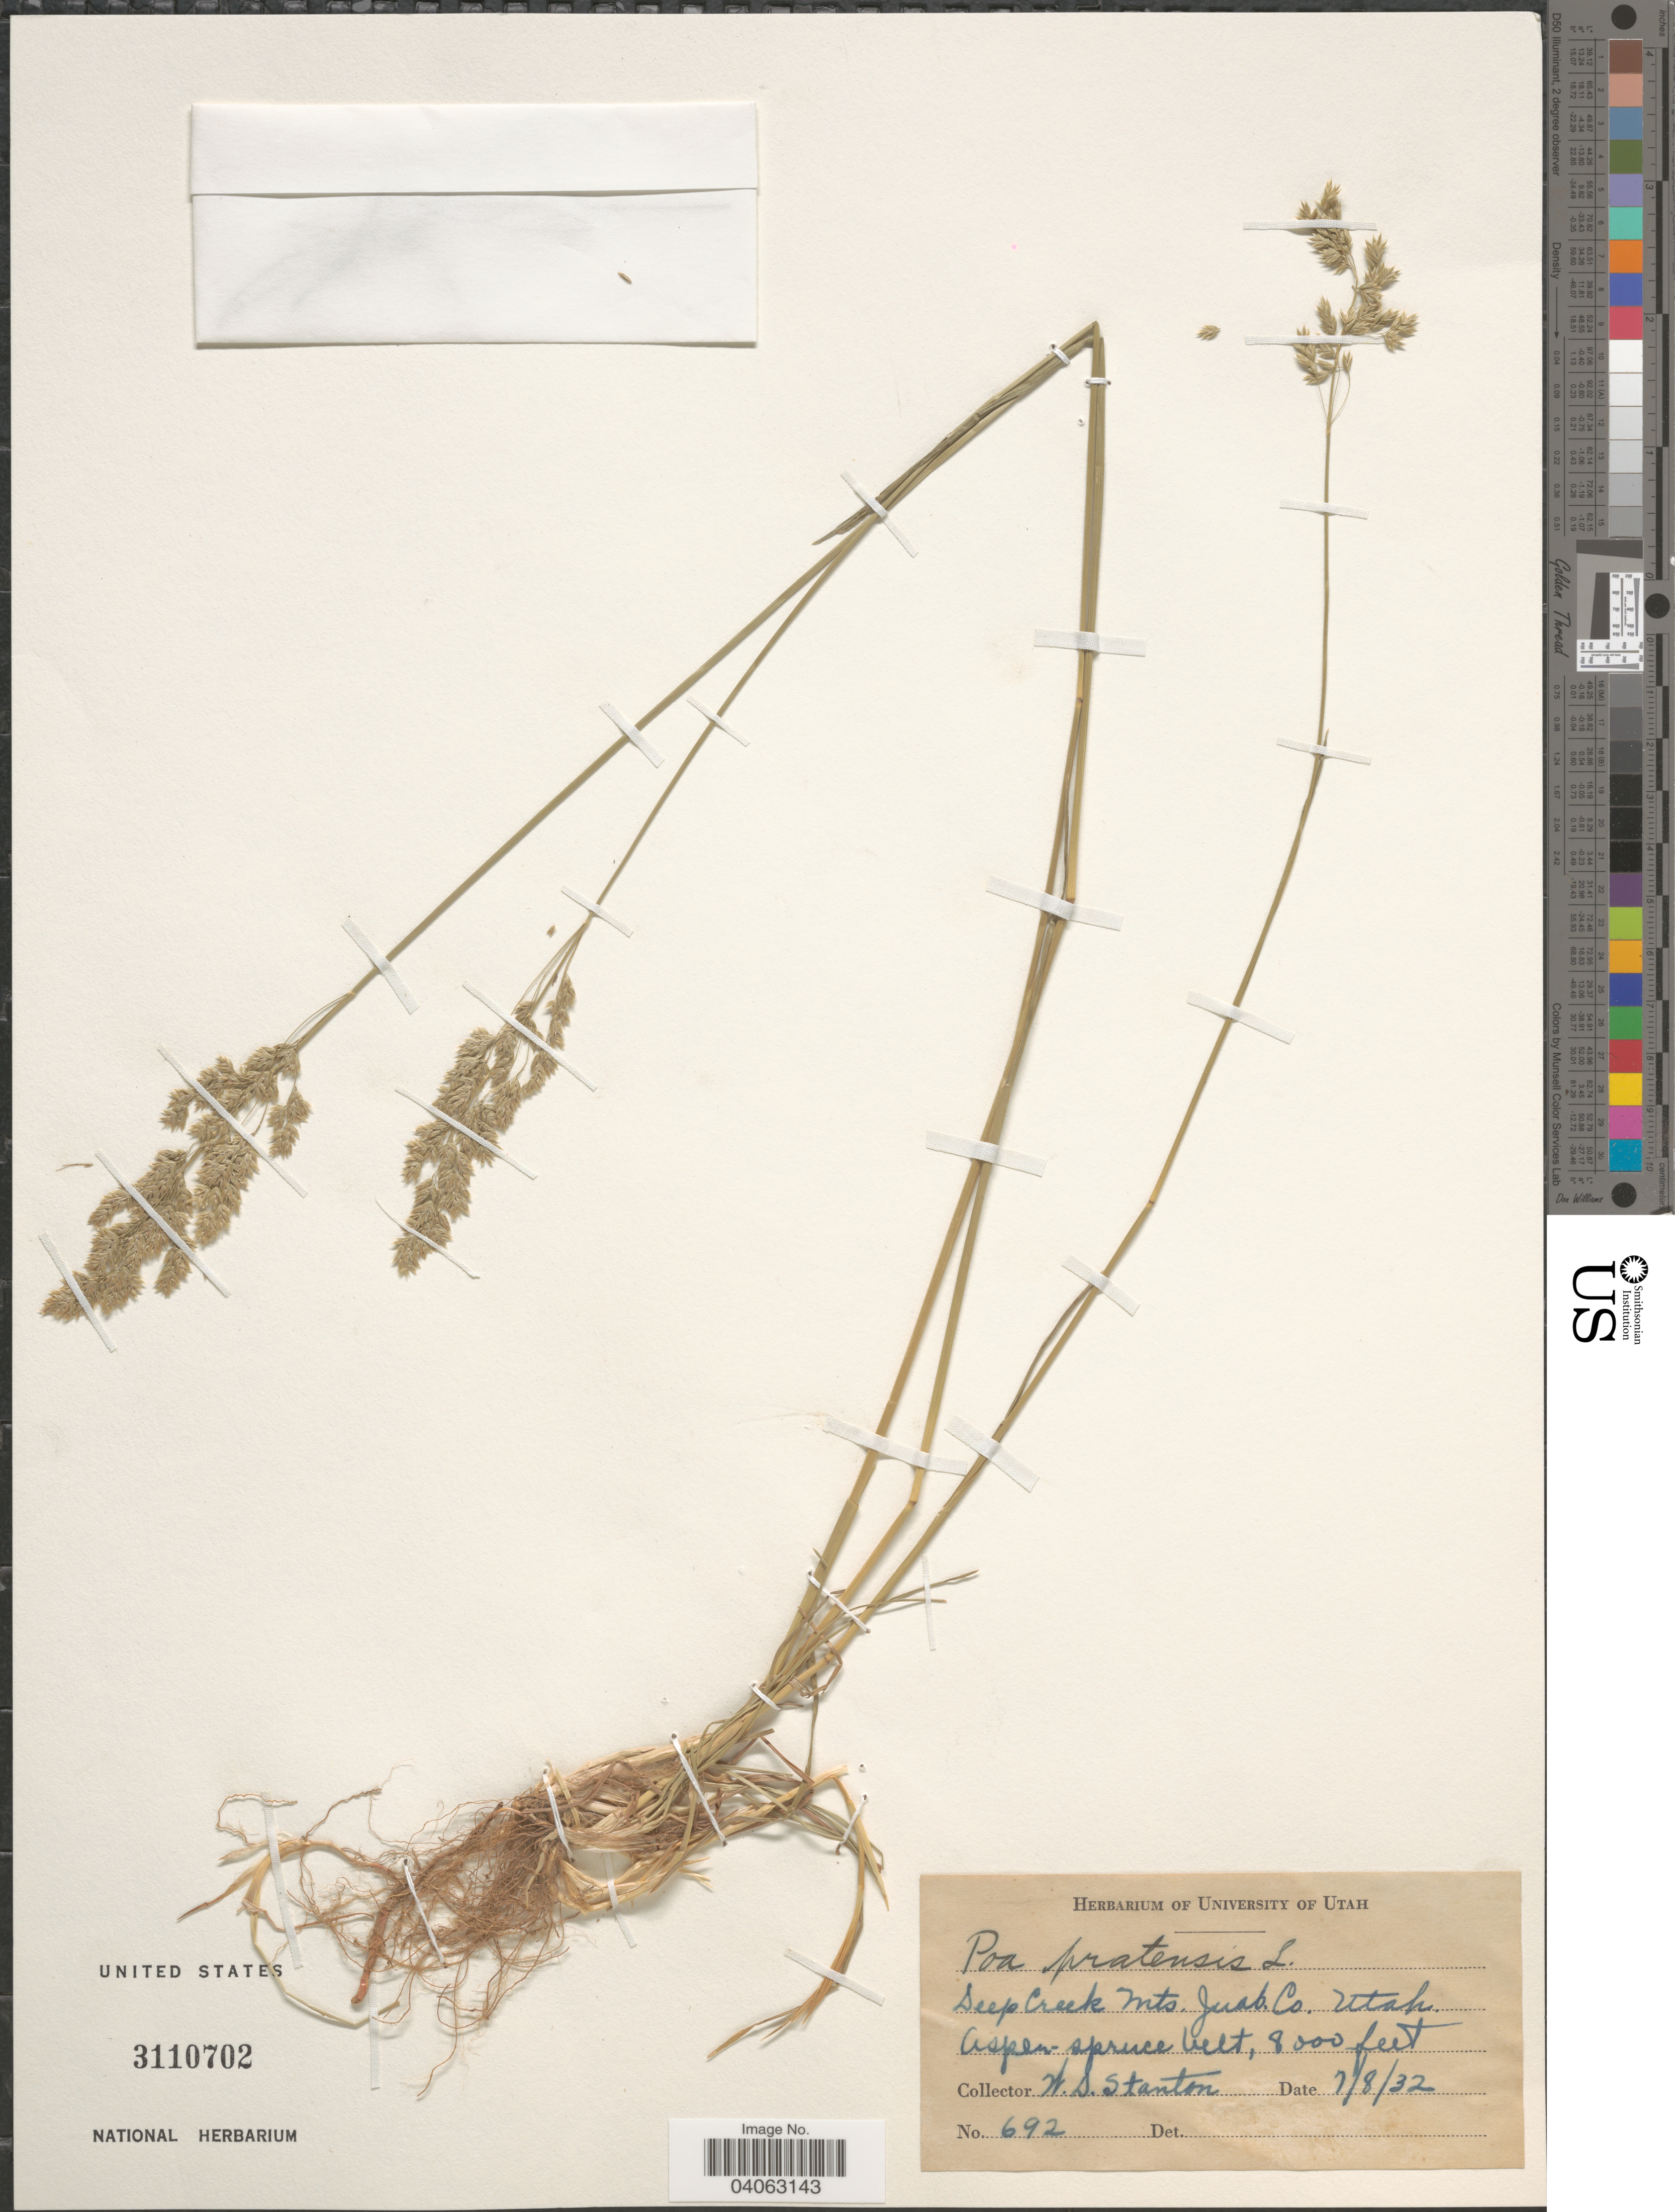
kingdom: Plantae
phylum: Tracheophyta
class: Liliopsida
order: Poales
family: Poaceae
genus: Poa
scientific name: Poa pratensis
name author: L.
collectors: W. Stanton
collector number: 692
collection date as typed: Transcribed d/m/y: 8/7/32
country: United States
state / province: Utah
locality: Deep Creek Mts. Juab Co. Aspen spruce belt.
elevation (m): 2438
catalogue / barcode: US 3110702